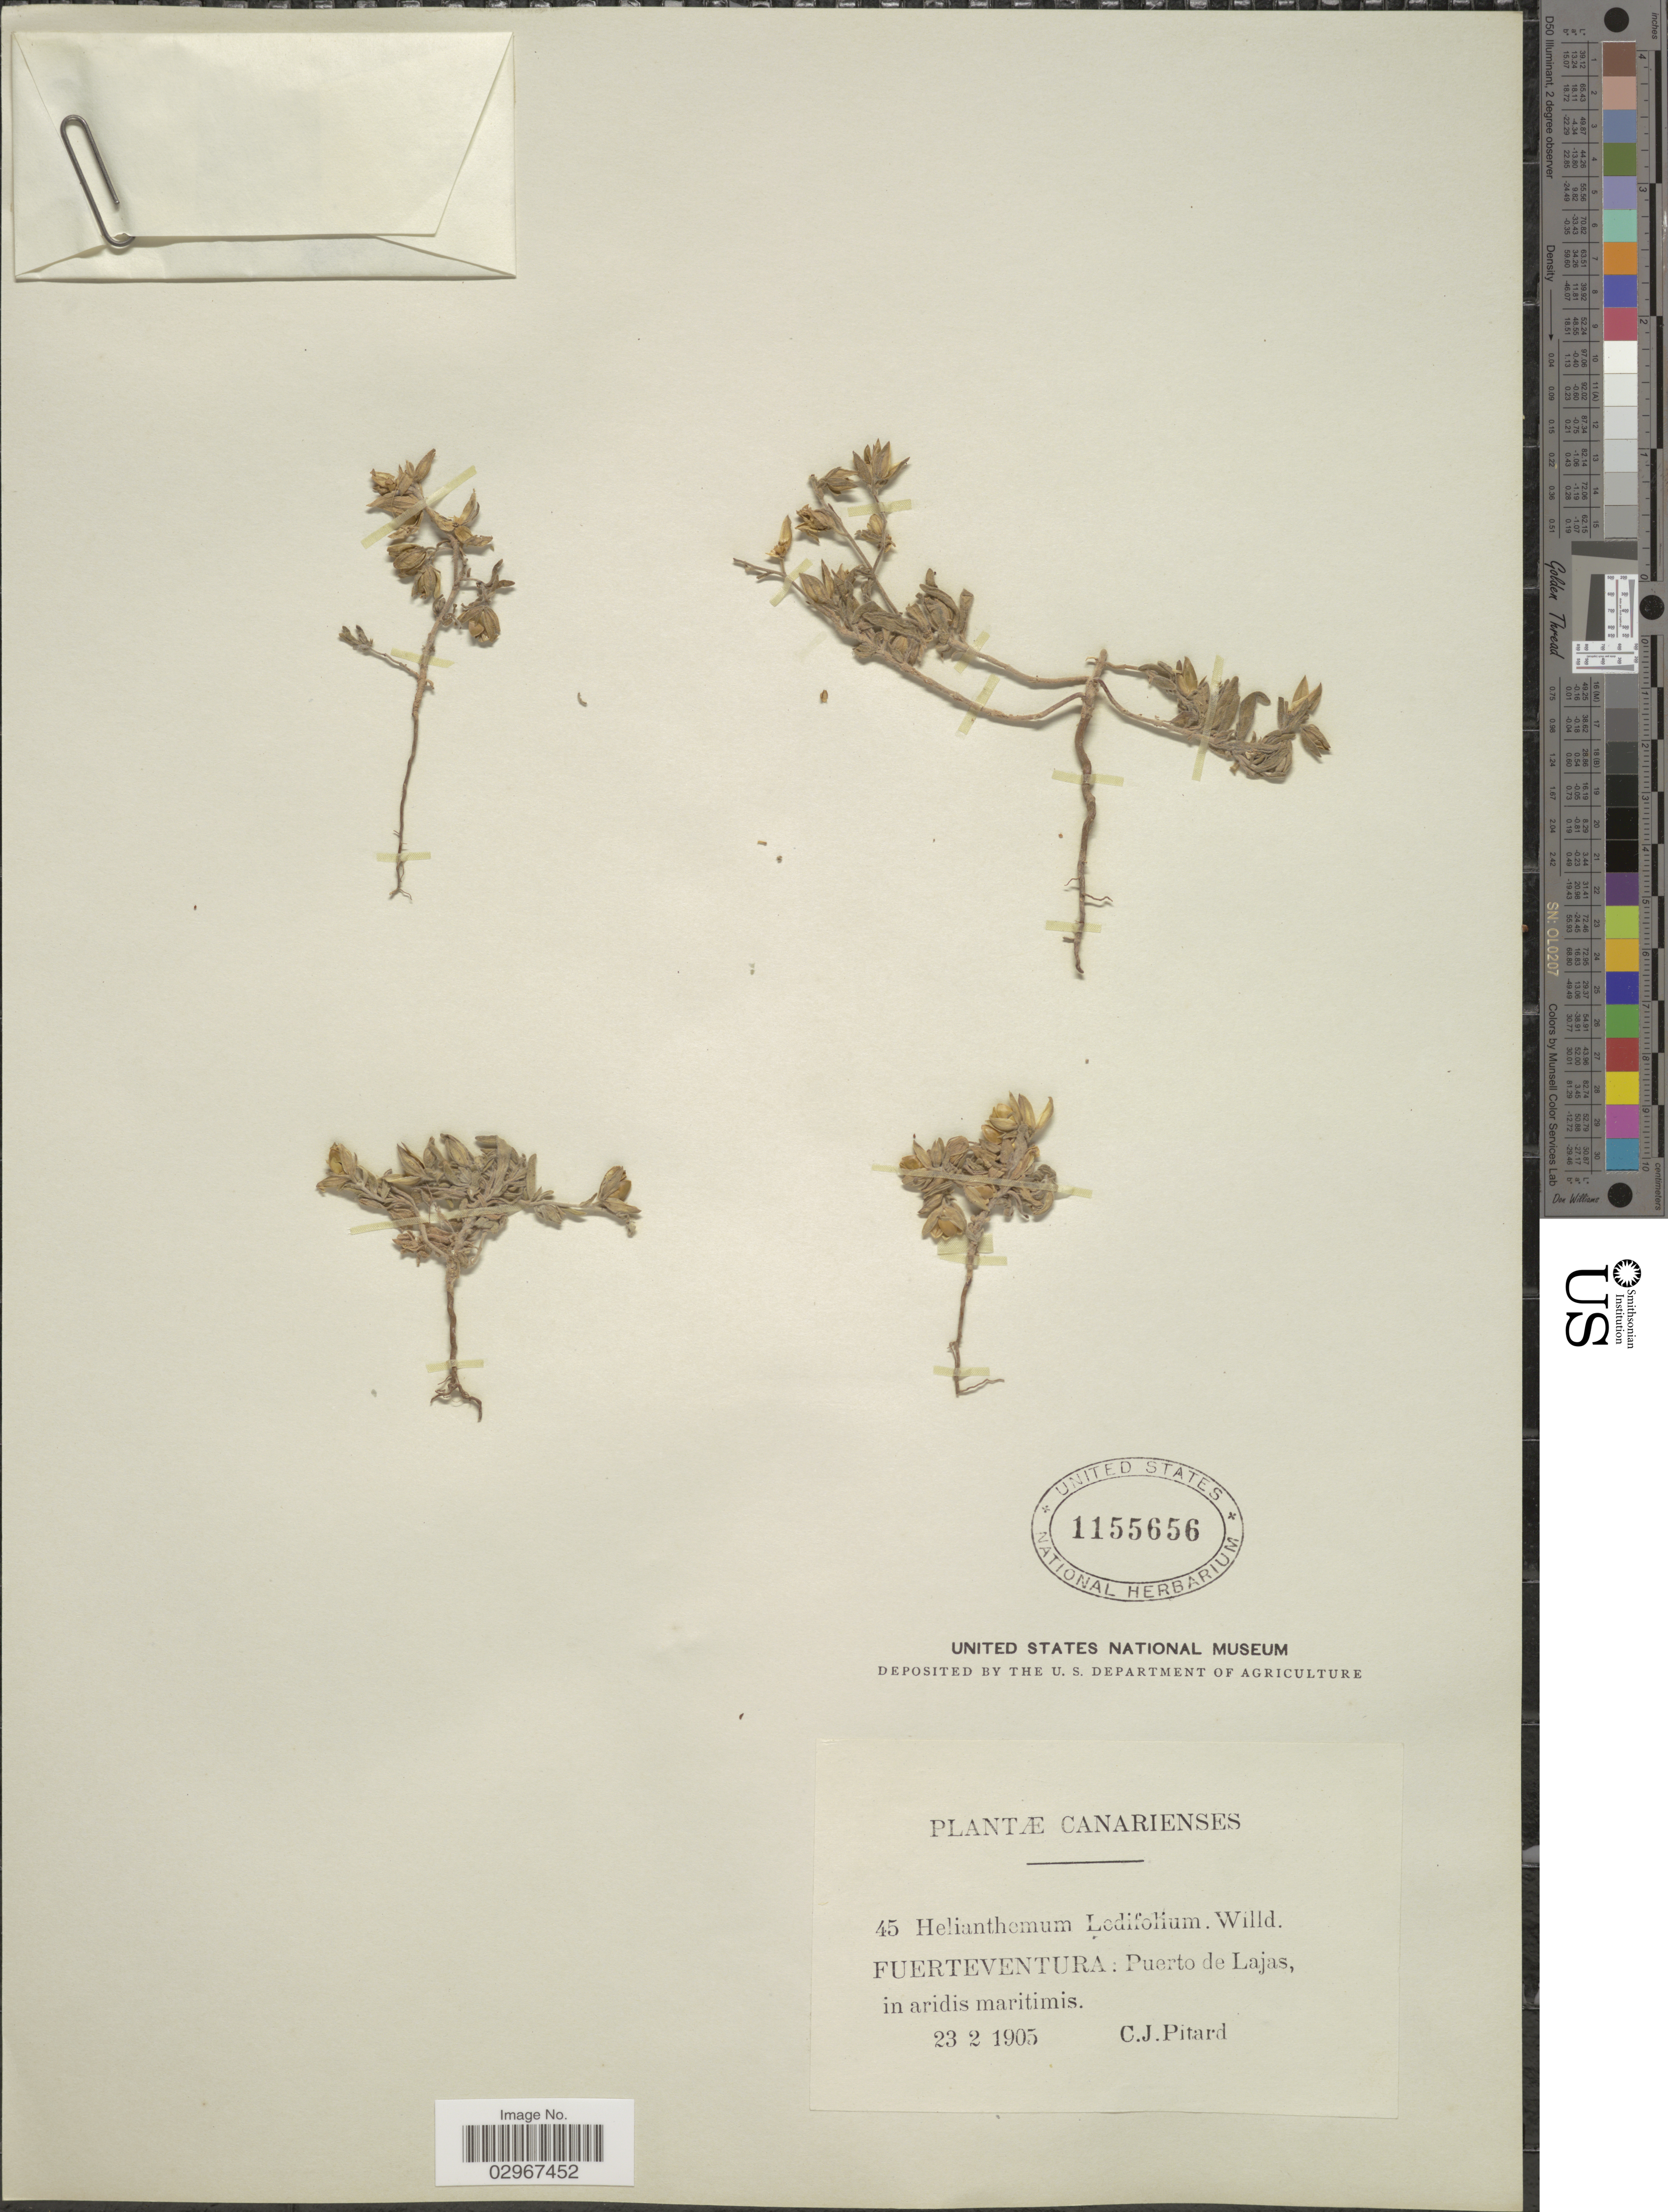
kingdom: Plantae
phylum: Tracheophyta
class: Magnoliopsida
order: Malvales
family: Cistaceae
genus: Helianthemum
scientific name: Helianthemum ledifolium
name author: (L.) Mill.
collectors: C. Pitard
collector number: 45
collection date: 1905-02-23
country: Spain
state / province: Canarias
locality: Canarienses. Fuerteventura: Puerto de Lajas, in aridis maritimis.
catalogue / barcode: US 1155656